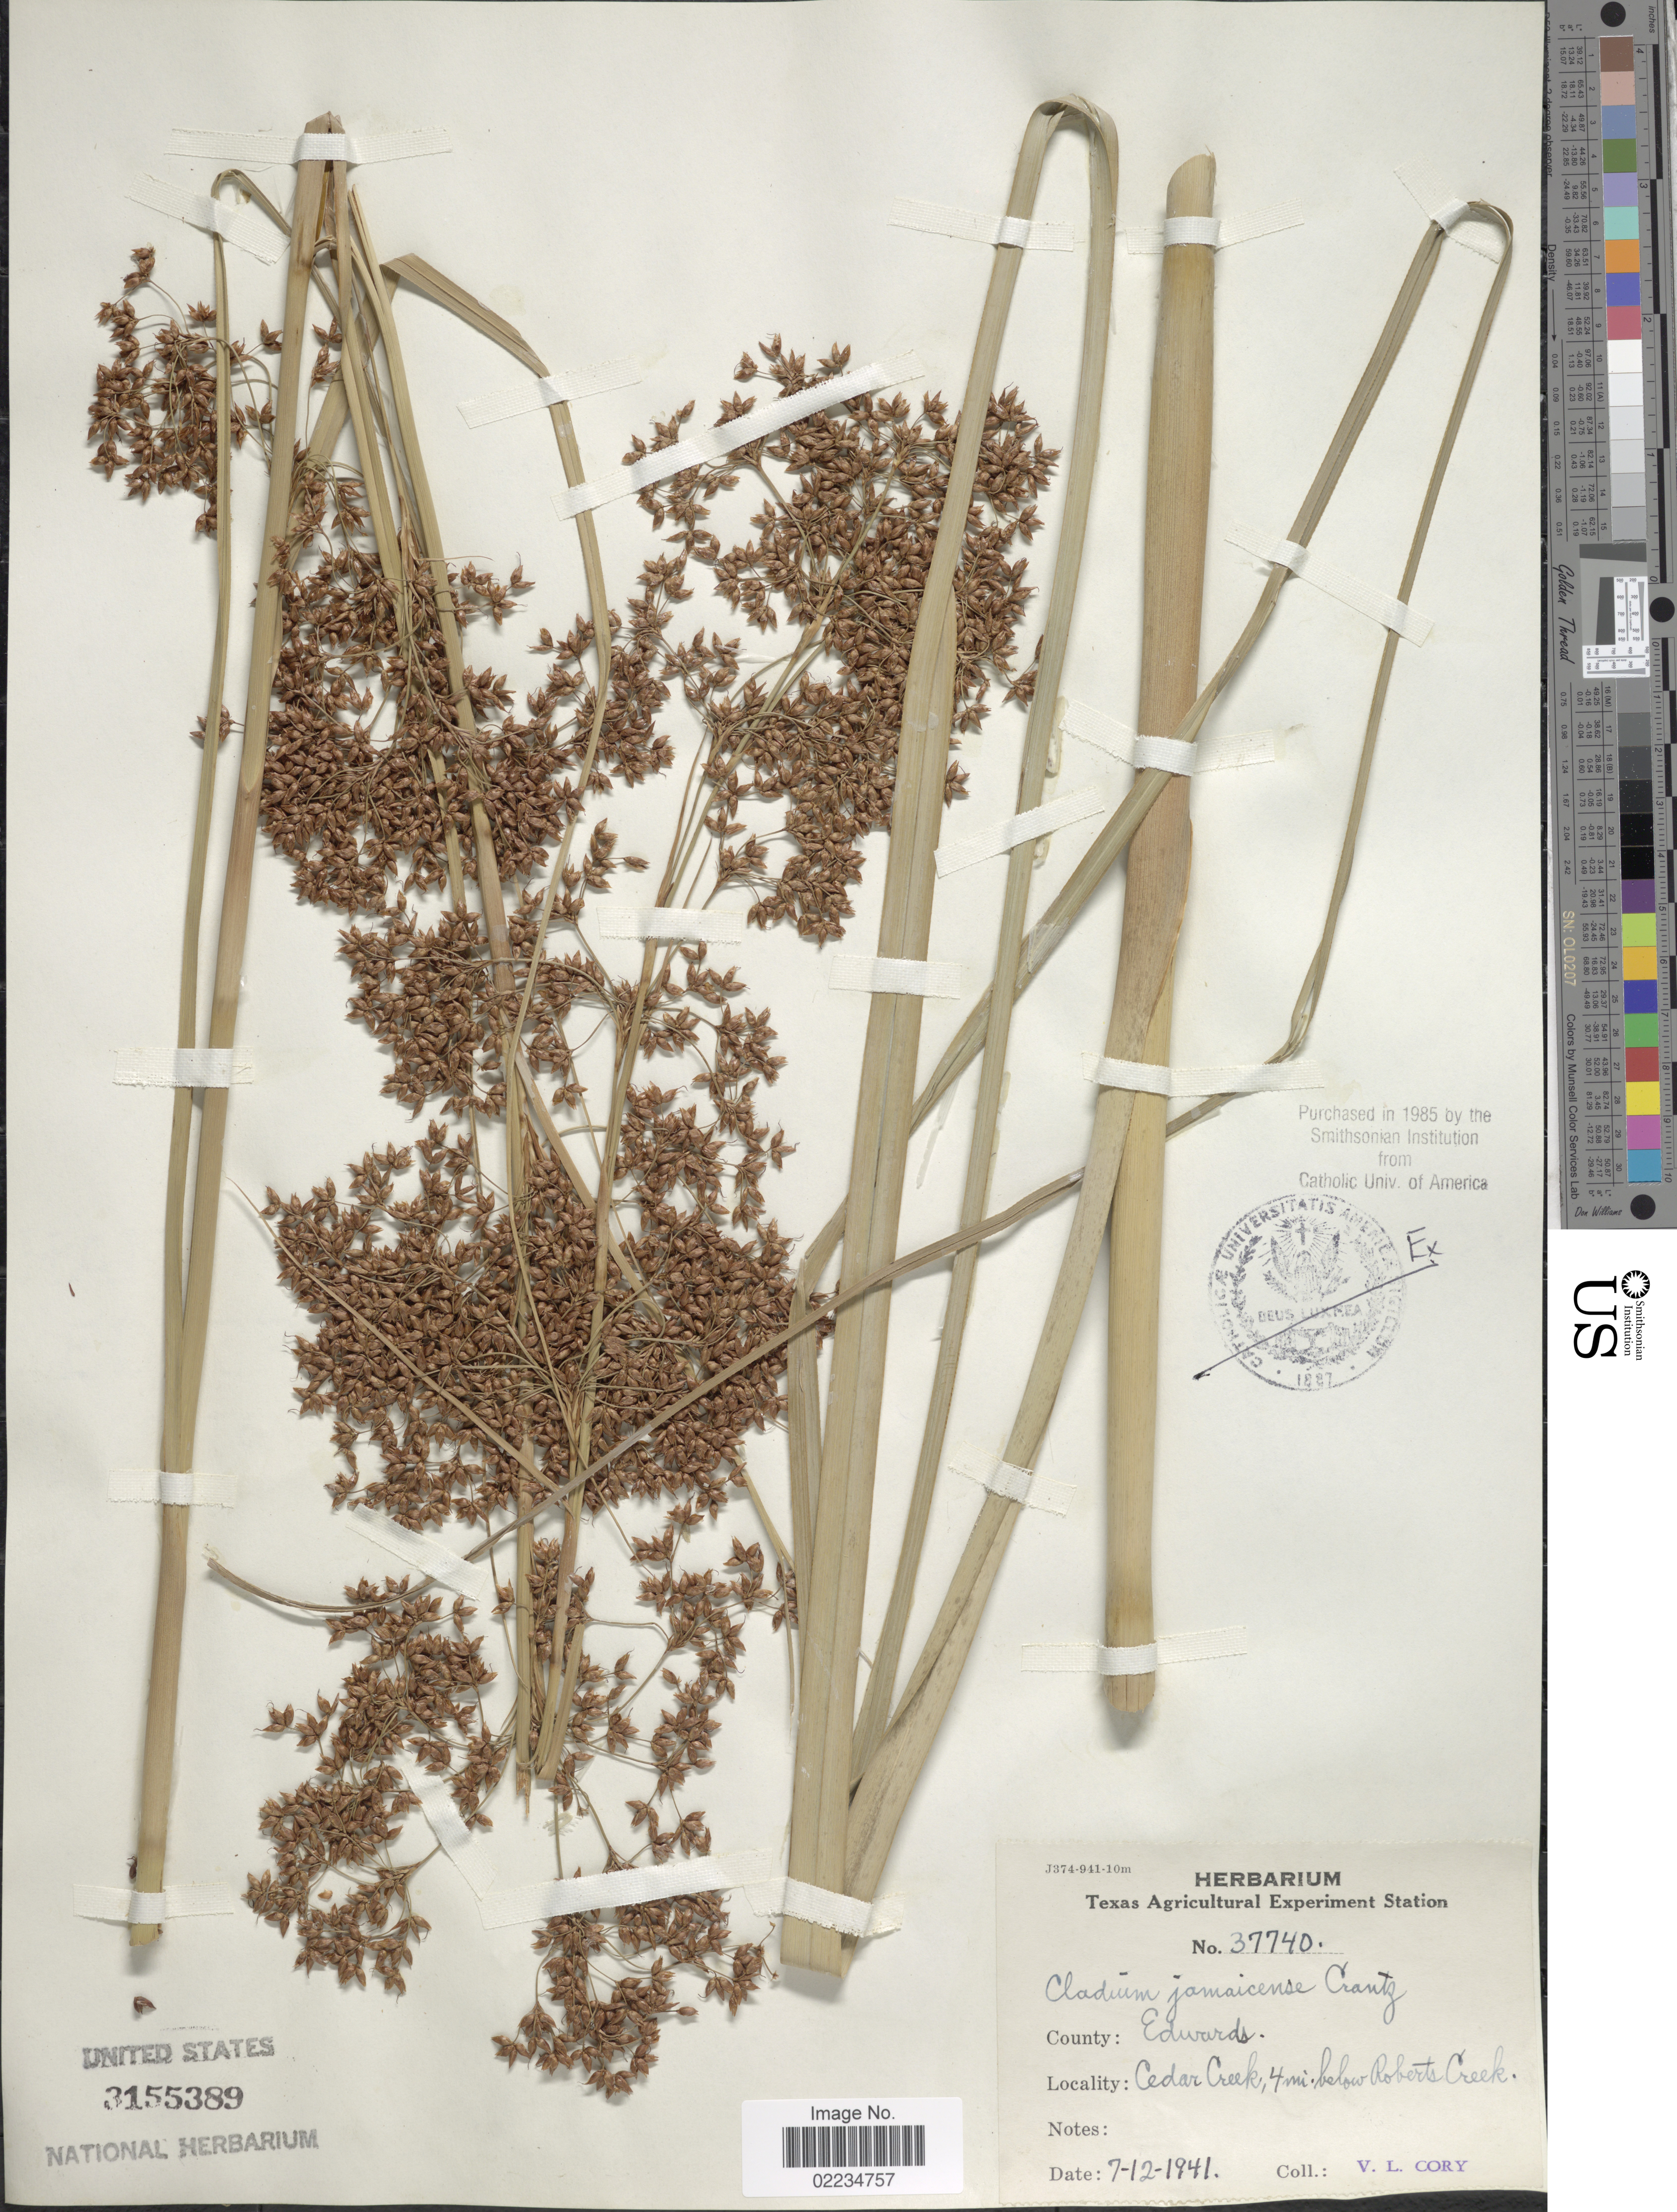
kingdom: Plantae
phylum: Tracheophyta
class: Liliopsida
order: Poales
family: Cyperaceae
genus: Cladium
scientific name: Cladium jamaicense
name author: Crantz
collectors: V. Cory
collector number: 37740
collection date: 1941-07-12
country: United States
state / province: Texas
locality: County: Edwards, Cedar Creek, 4 mi. below Roberts Creek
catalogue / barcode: US 3155389